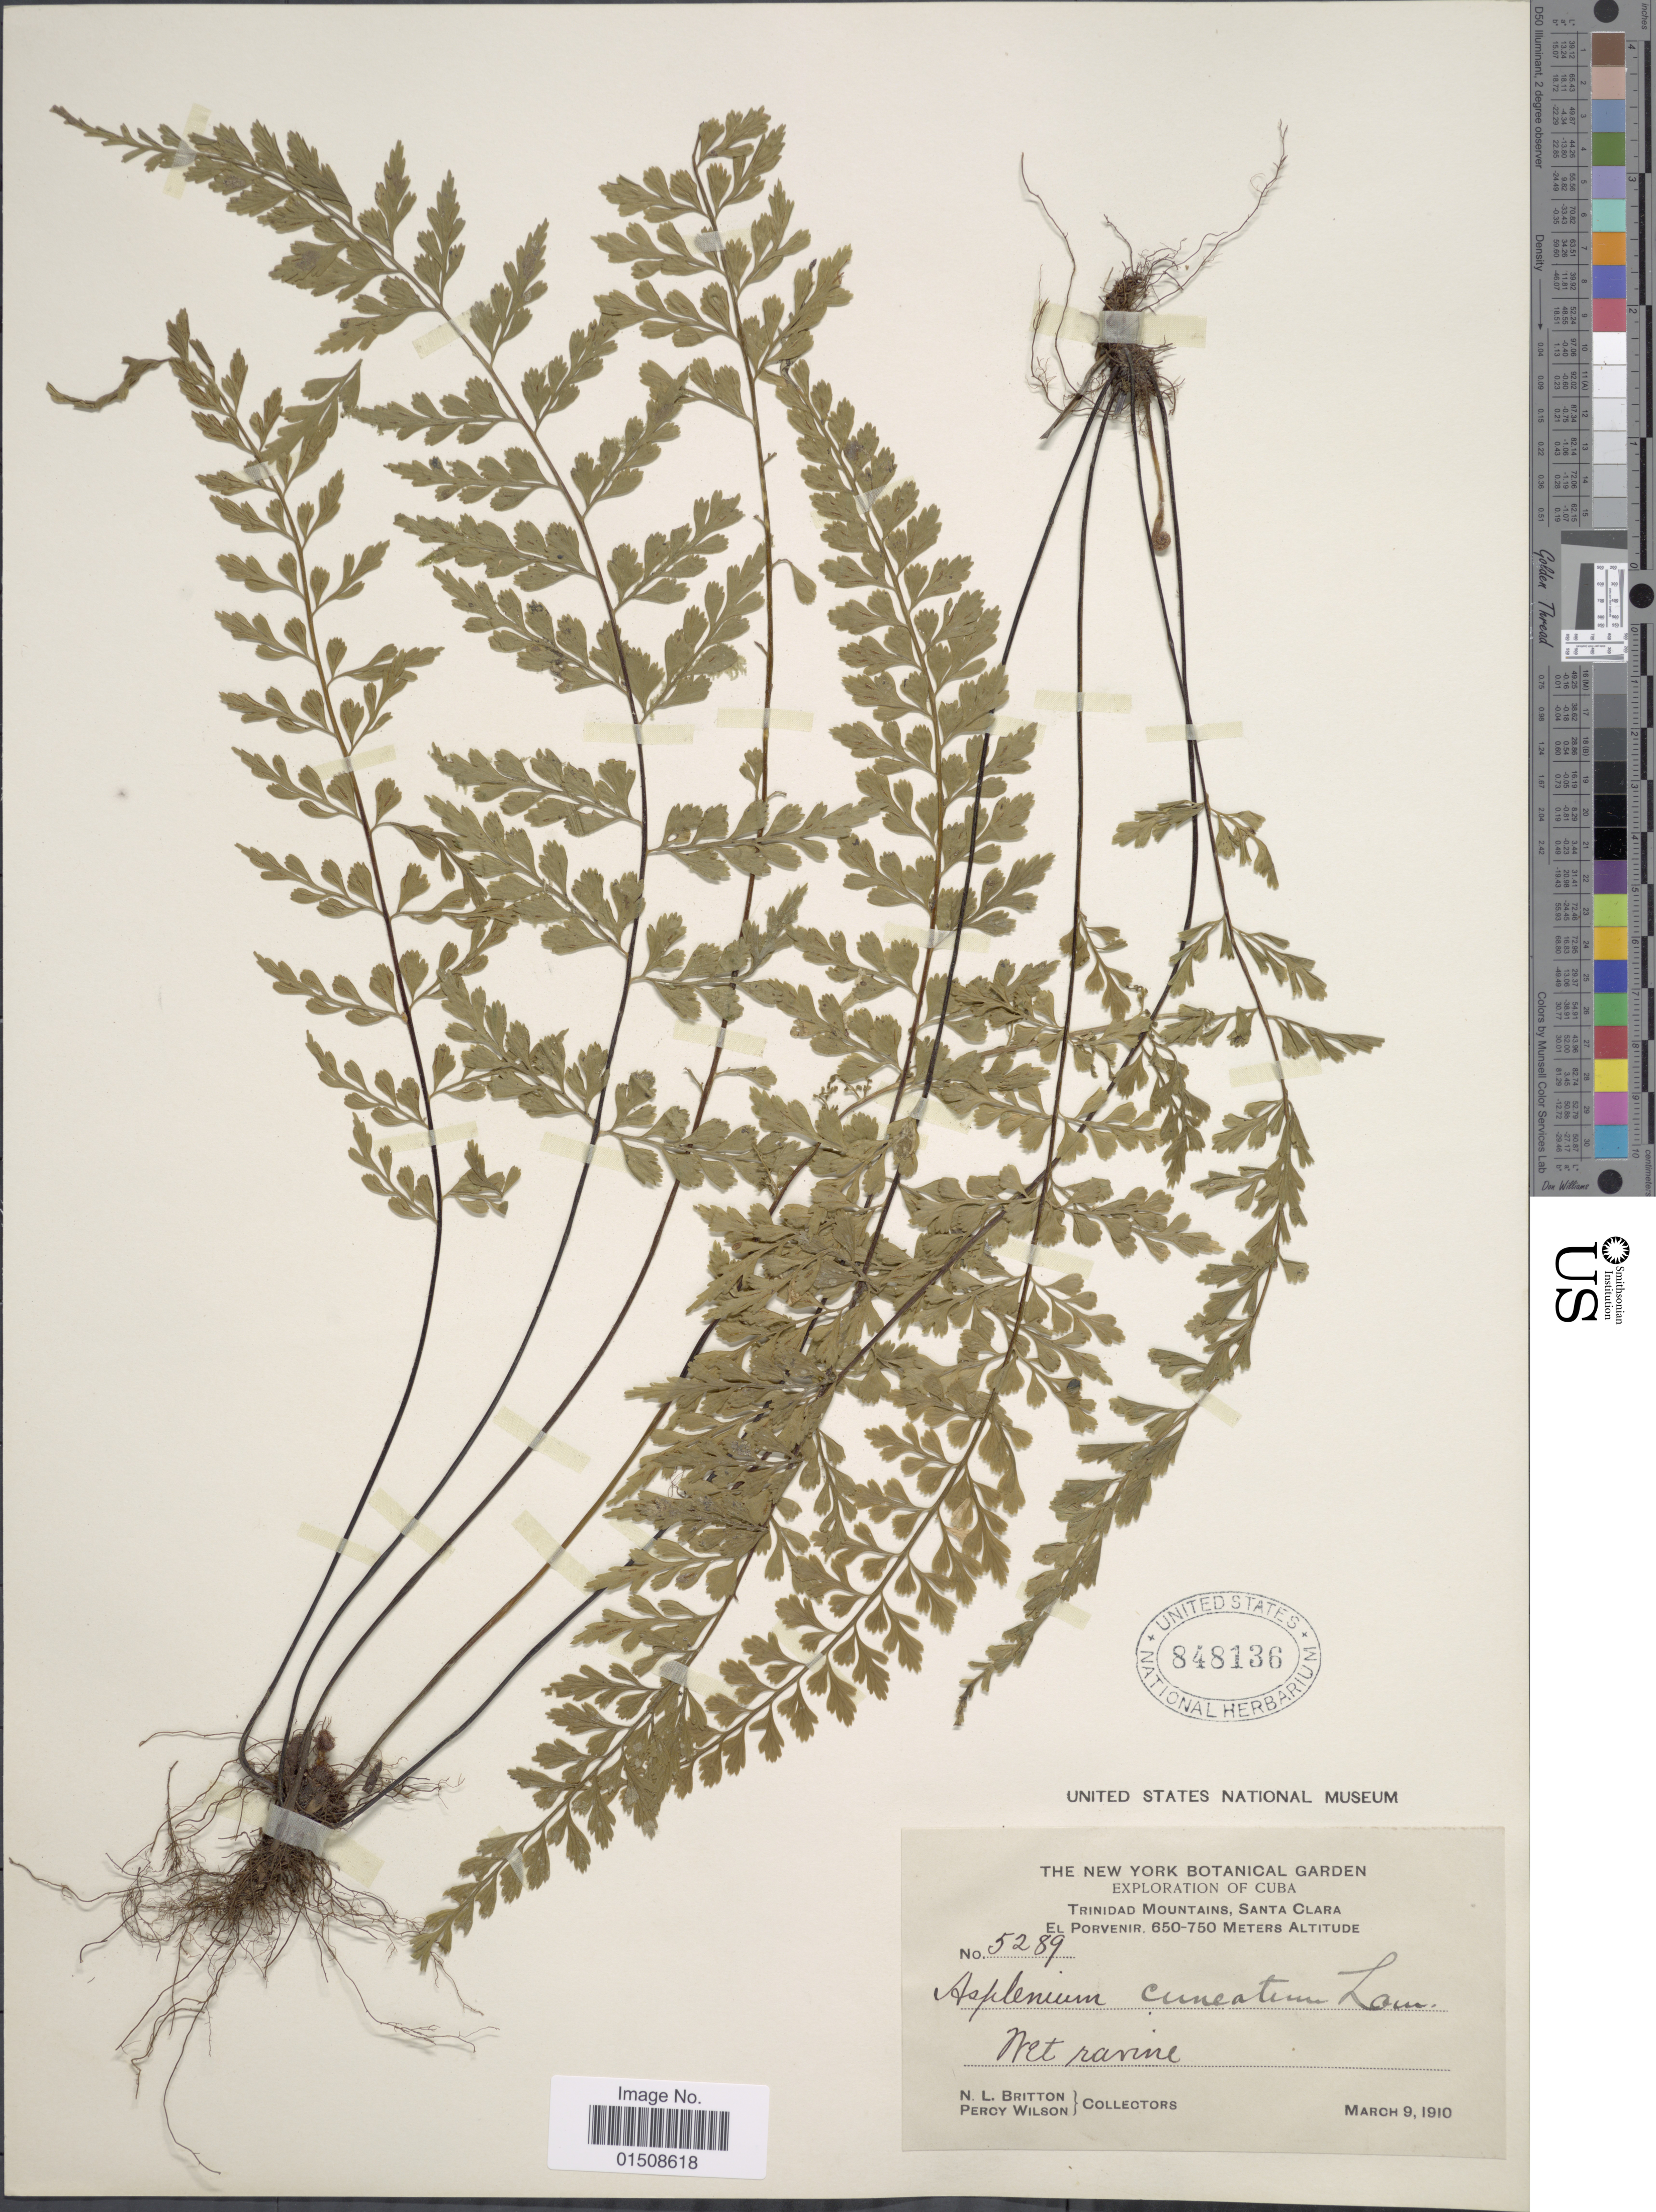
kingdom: Plantae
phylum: Tracheophyta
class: Polypodiopsida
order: Polypodiales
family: Aspleniaceae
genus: Asplenium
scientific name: Asplenium cuneatum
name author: Lam.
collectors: N. Britton & P. Wilson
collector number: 5289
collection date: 1910-03-09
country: Cuba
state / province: Las Villas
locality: Exploration of Cuba, Trinidad Mountains, Santa Clara, El Porvenir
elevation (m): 650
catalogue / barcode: US 848136